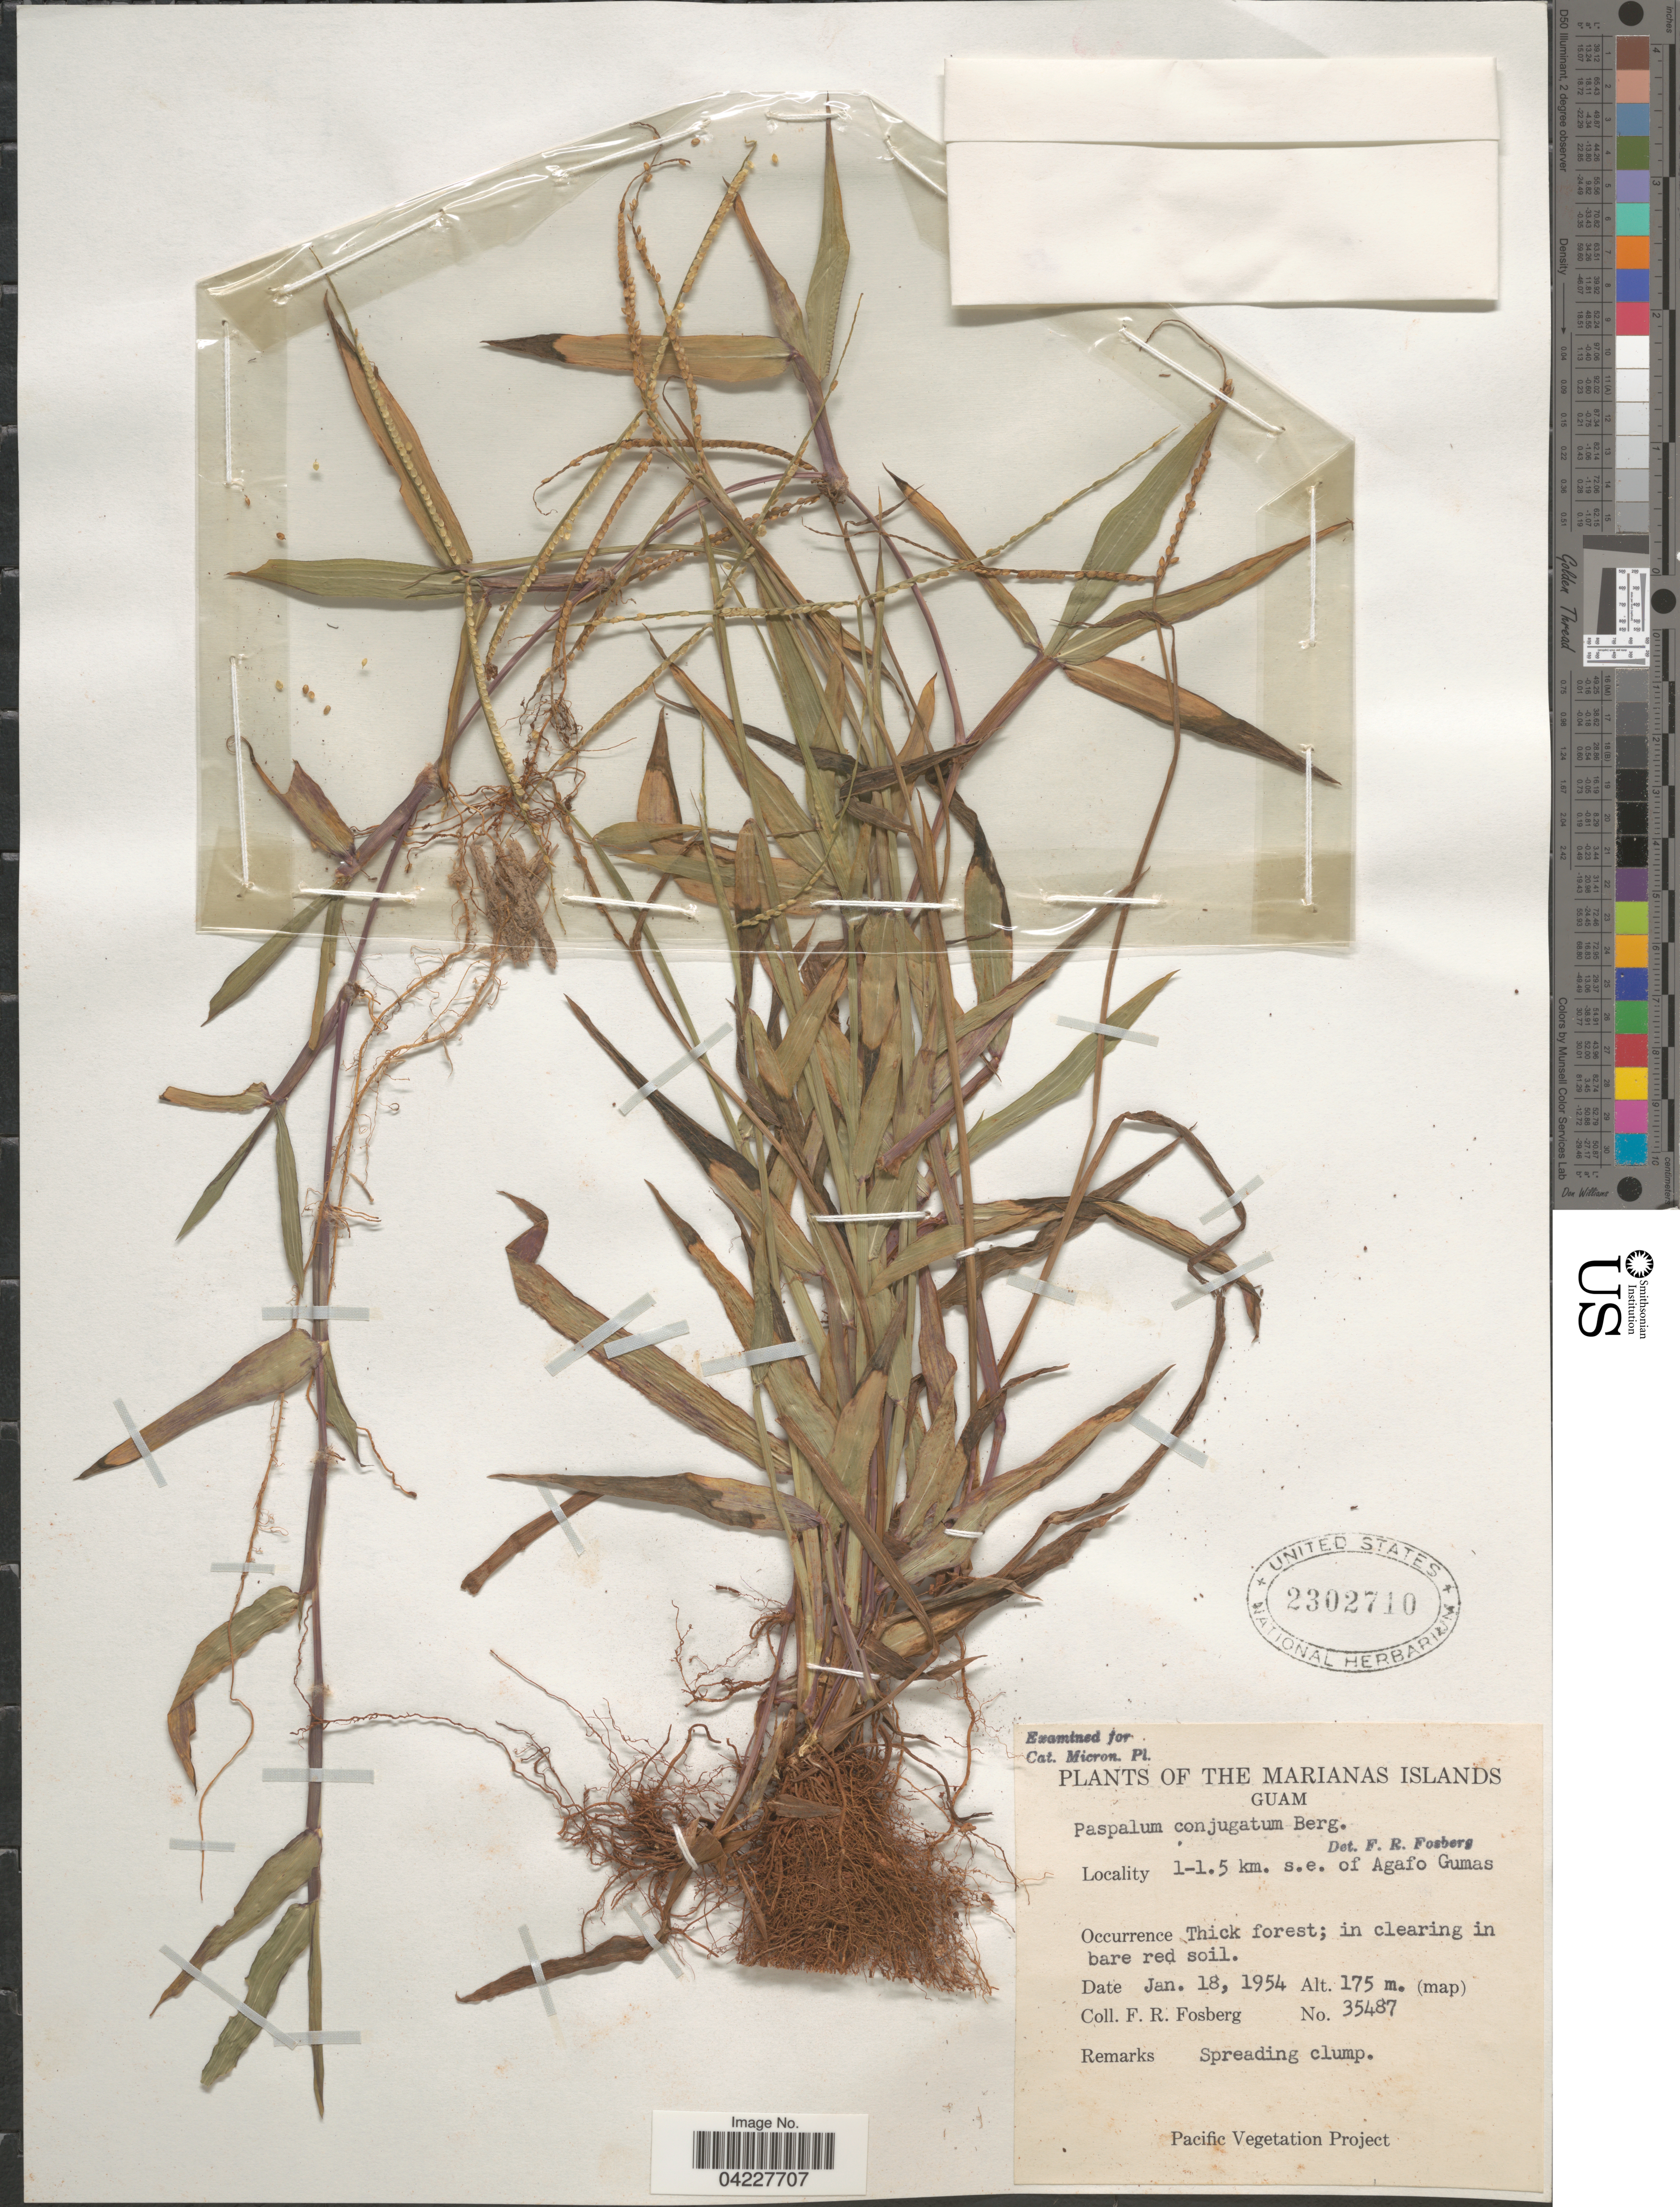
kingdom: Plantae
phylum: Tracheophyta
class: Liliopsida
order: Poales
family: Poaceae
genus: Paspalum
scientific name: Paspalum conjugatum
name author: P.J. Bergius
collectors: F. R. Fosberg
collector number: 35487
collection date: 1954-01-18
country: Northern Mariana Islands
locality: Guam. 1-1.5 km. s.e. of Agafo Gumas.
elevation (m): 175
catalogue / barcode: US 2302710